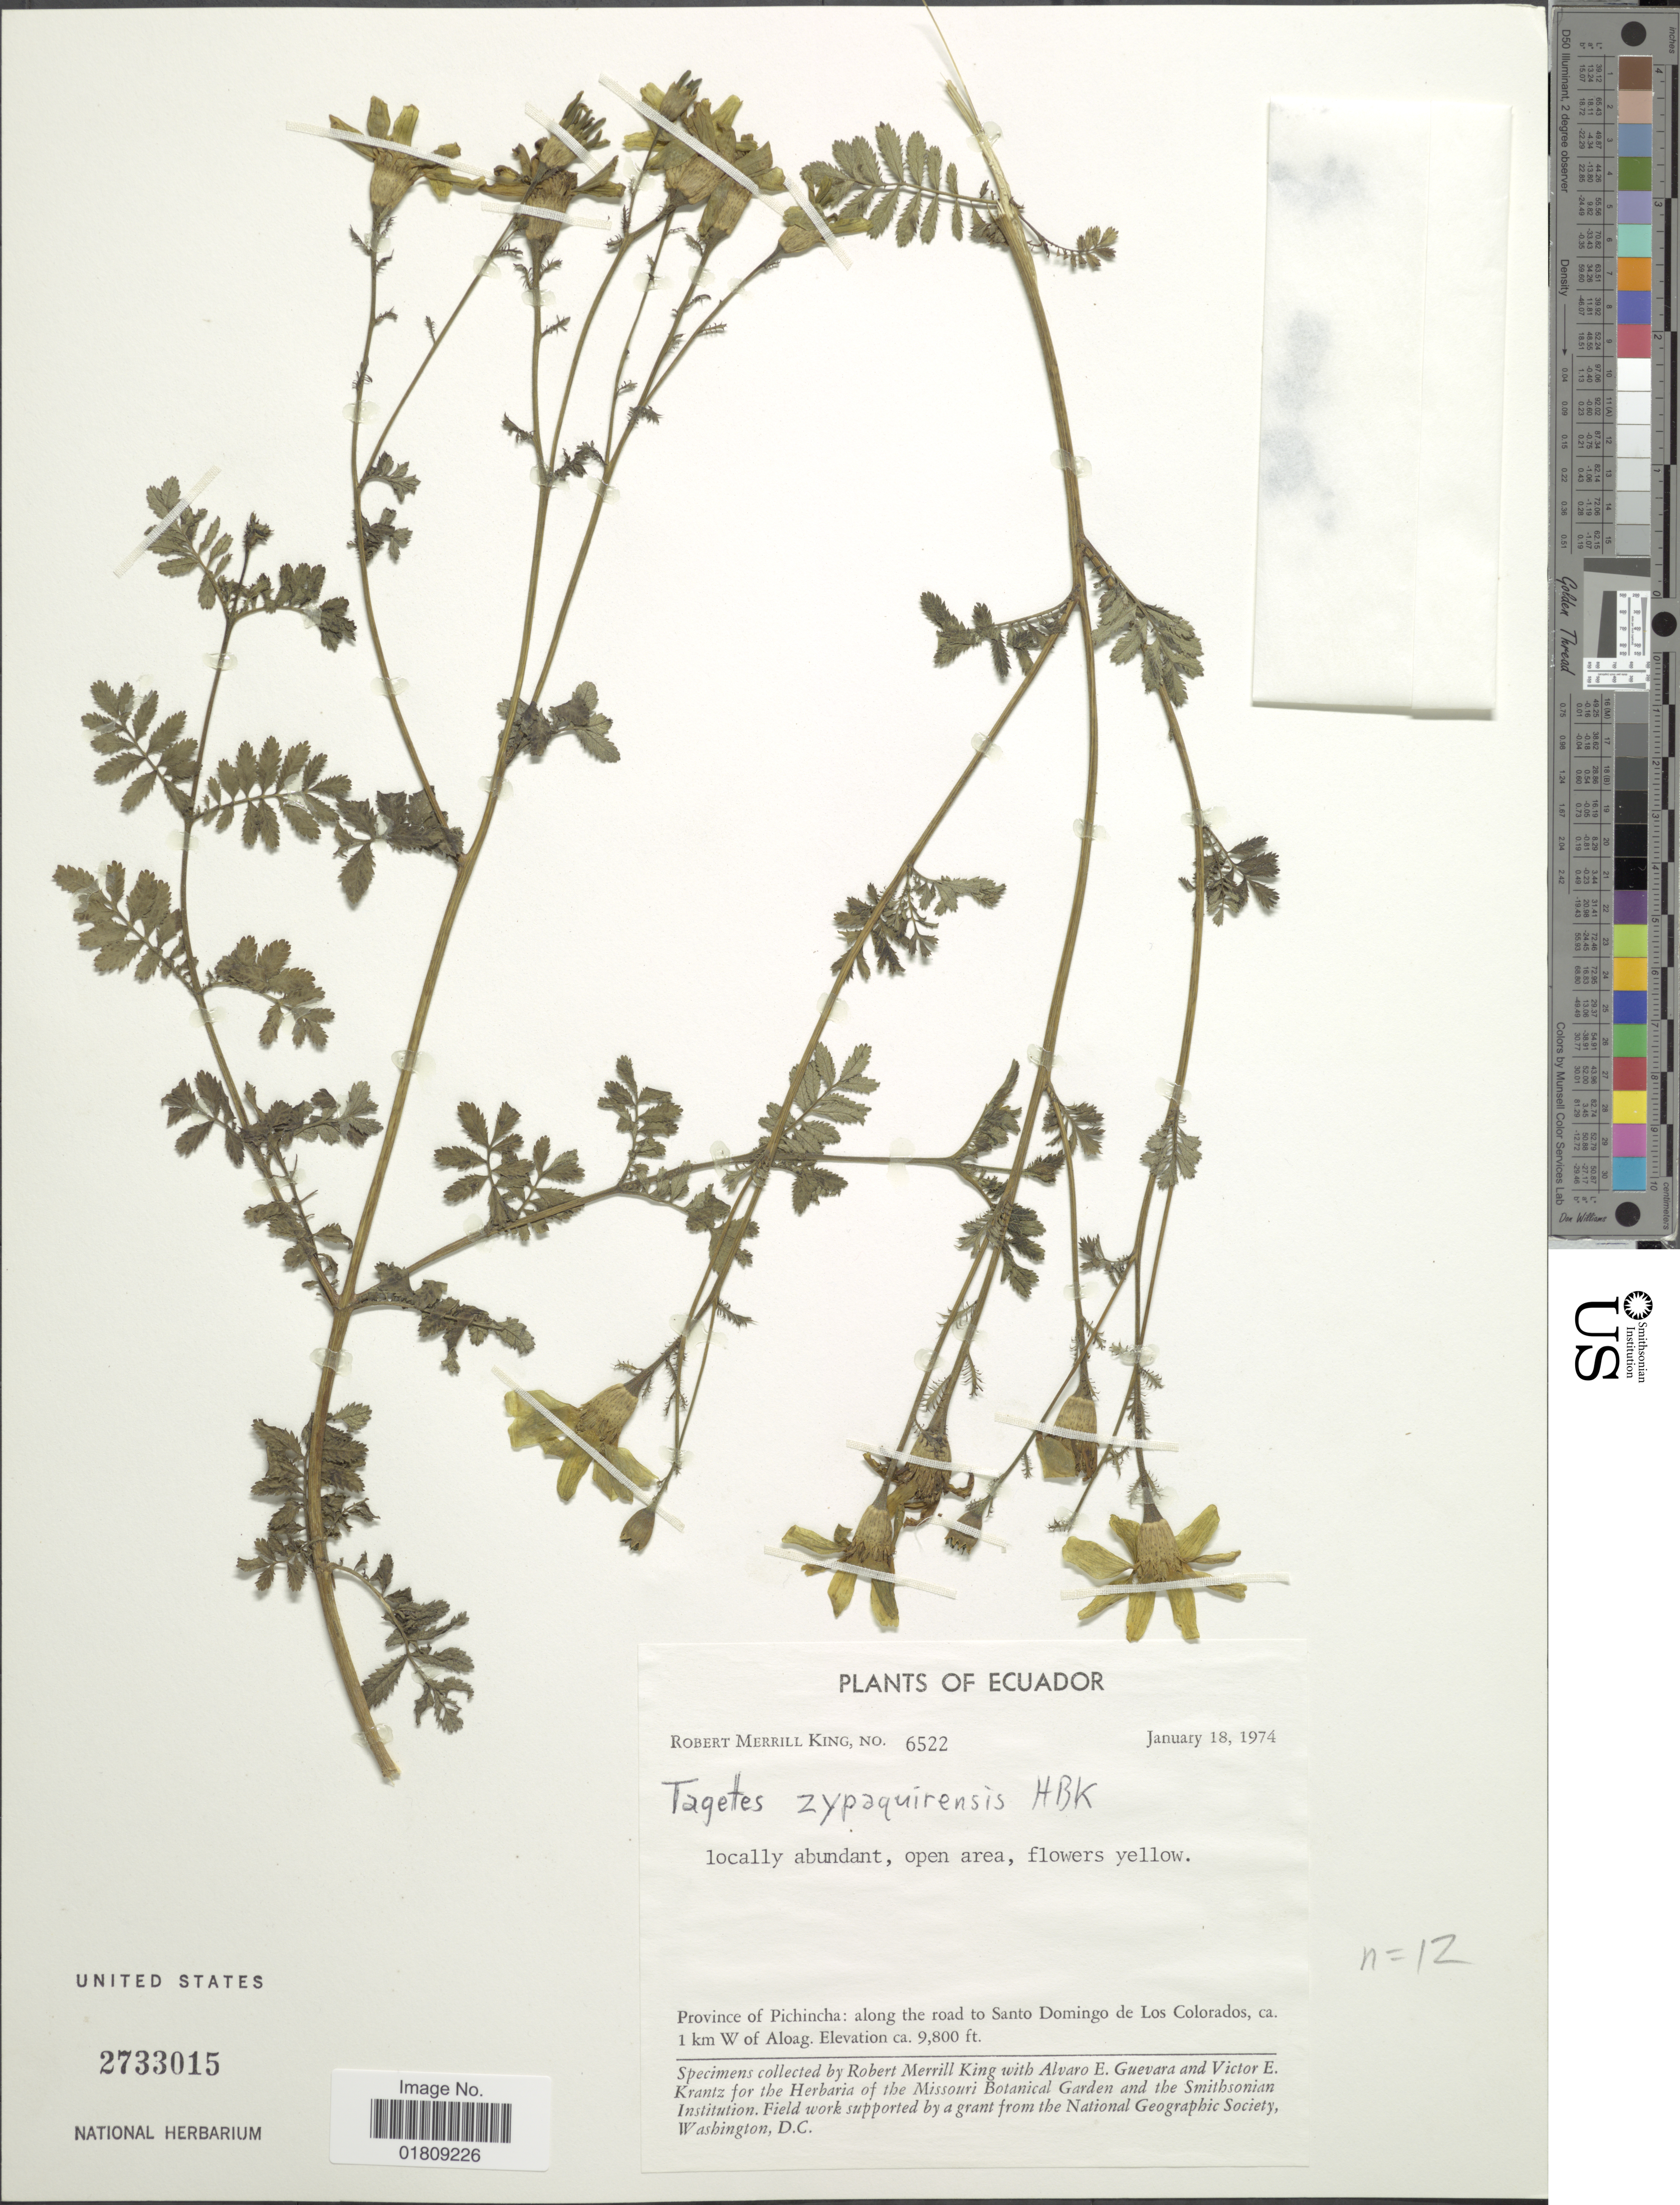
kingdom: Plantae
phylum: Tracheophyta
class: Magnoliopsida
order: Asterales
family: Asteraceae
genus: Tagetes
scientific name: Tagetes zypaquirensis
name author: Humb. & Bonpl.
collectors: R. M. King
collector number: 6522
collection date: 1974-01-18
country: Ecuador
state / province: Pichincha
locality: Along the road to Santo Domingo de Los Colorados, ca 1 km W of Aloag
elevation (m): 2987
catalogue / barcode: US 2733015